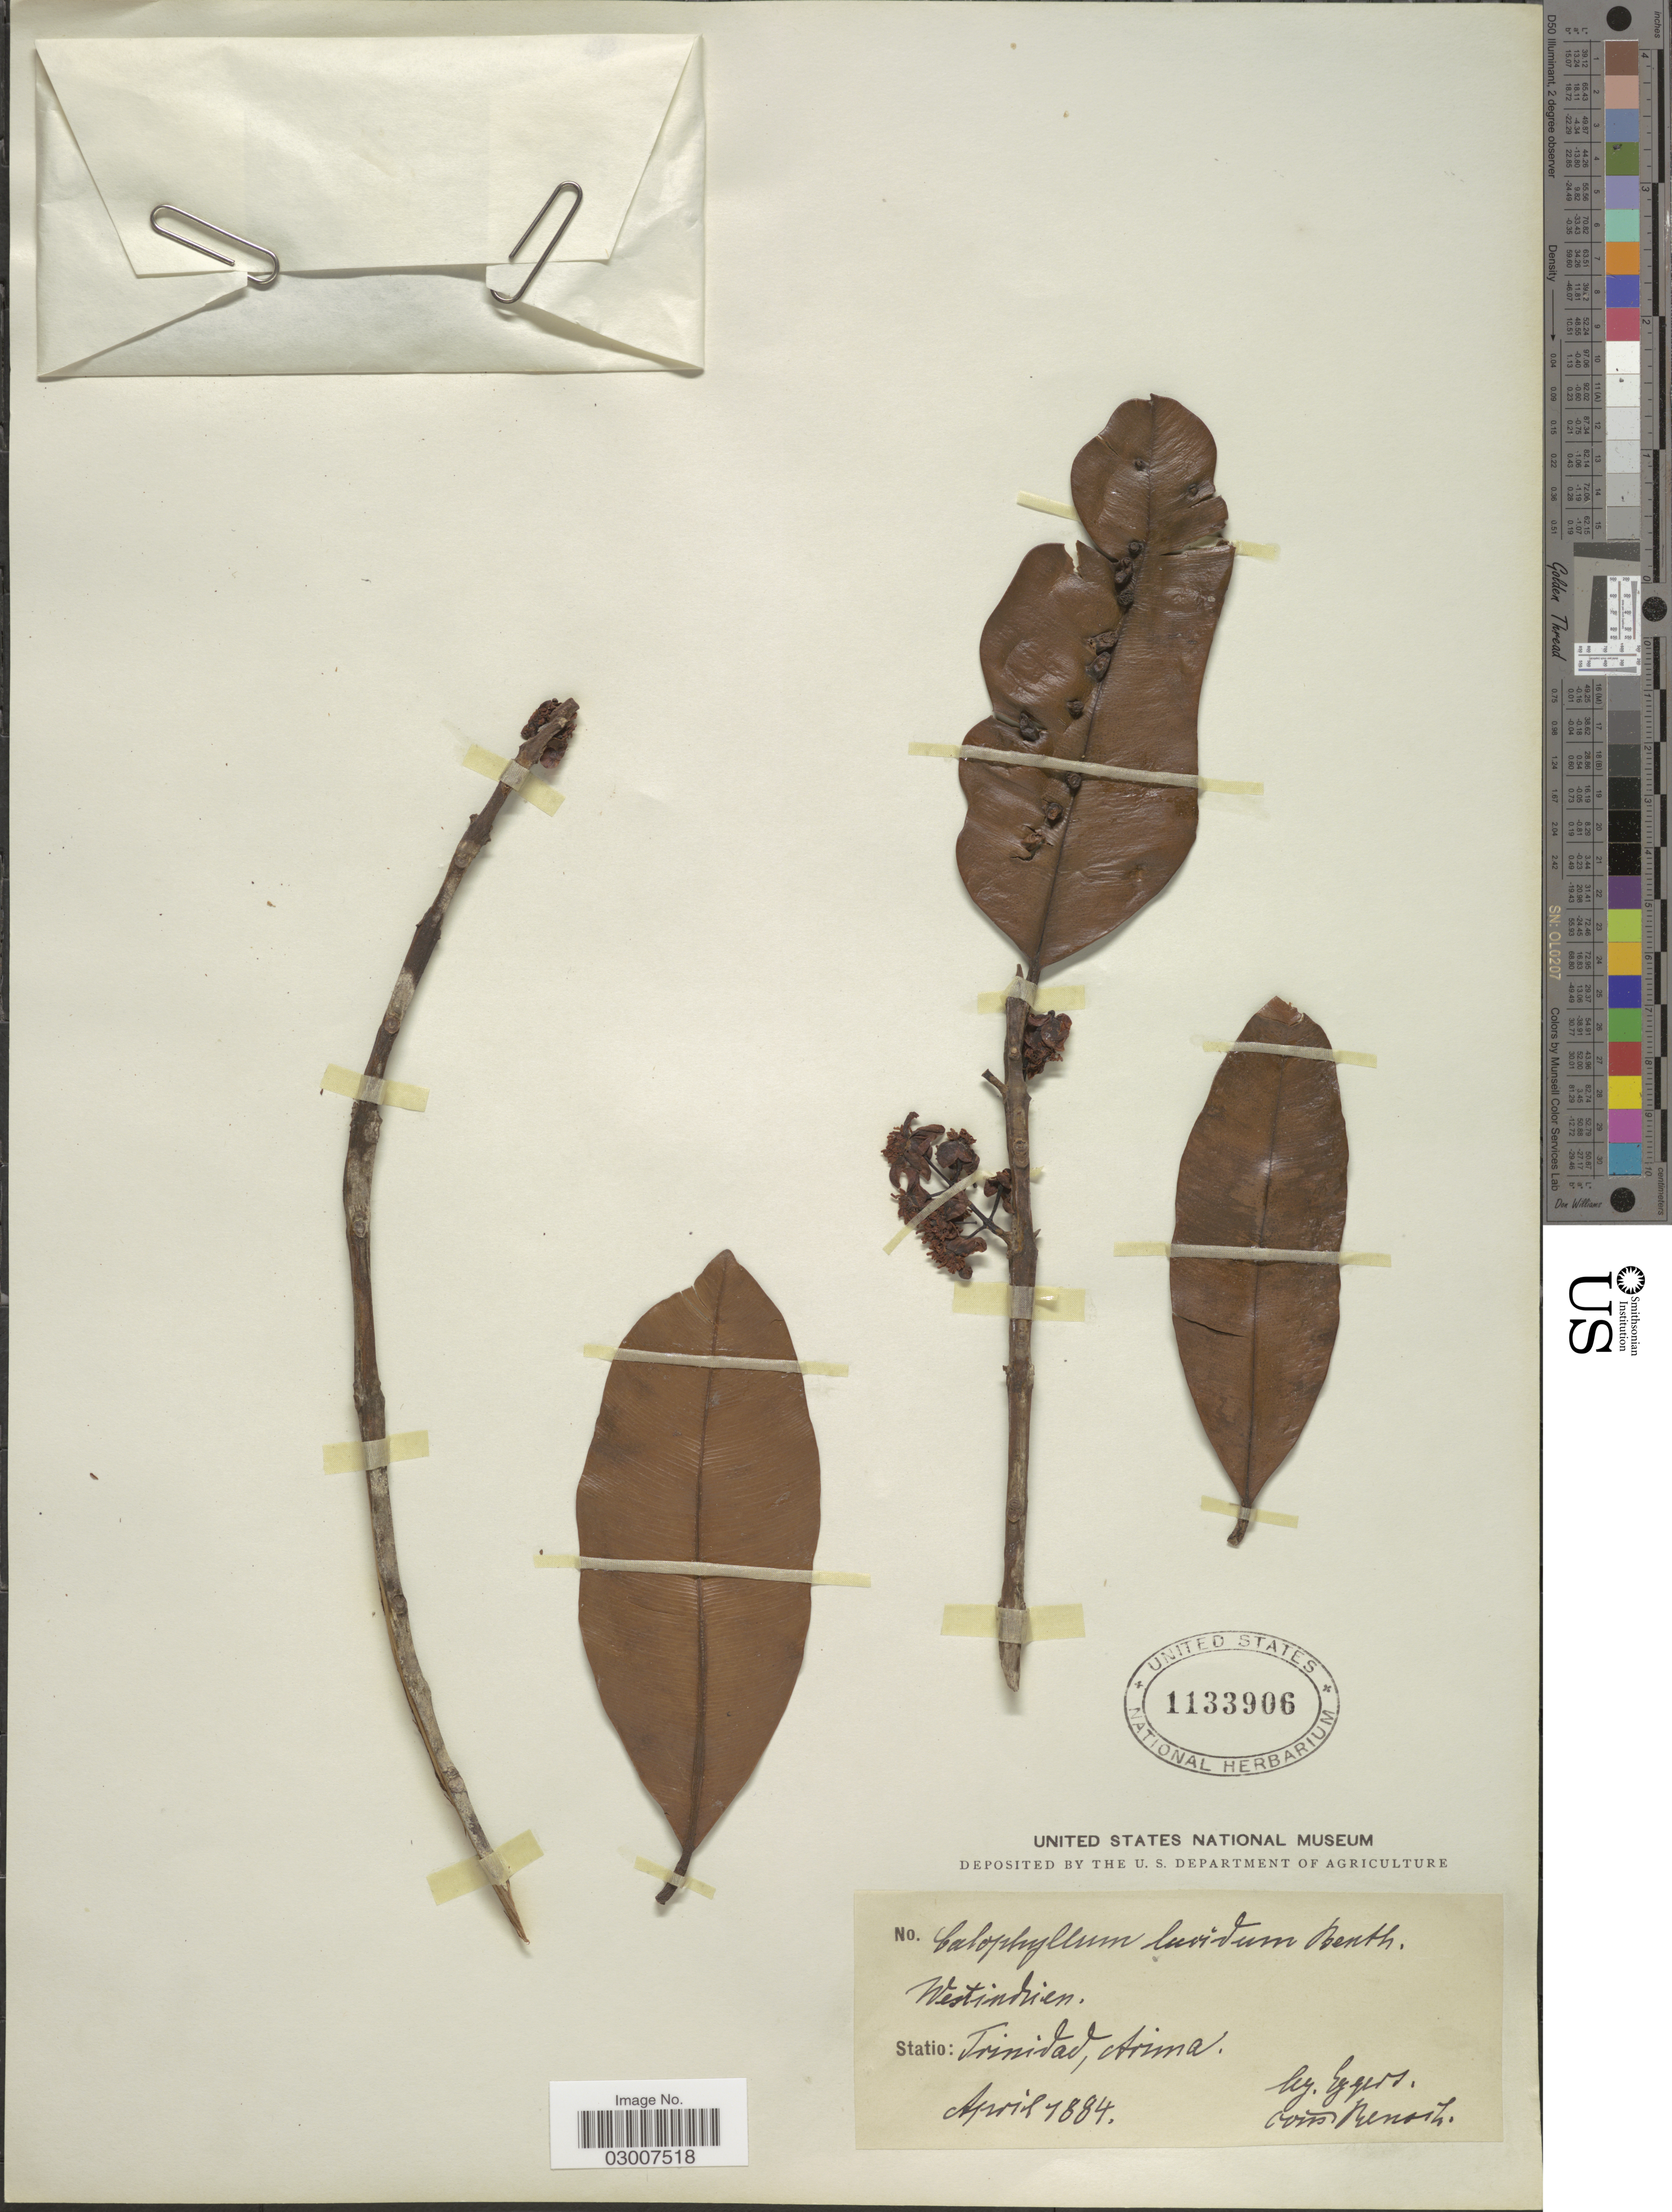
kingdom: Plantae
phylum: Tracheophyta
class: Magnoliopsida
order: Malpighiales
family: Calophyllaceae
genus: Calophyllum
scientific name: Calophyllum lucidum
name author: Benth.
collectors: -. Eggers & Benath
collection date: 1884-04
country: Trinidad and Tobago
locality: West Indien. Statio: Trinidad, Arima.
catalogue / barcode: US 1133906